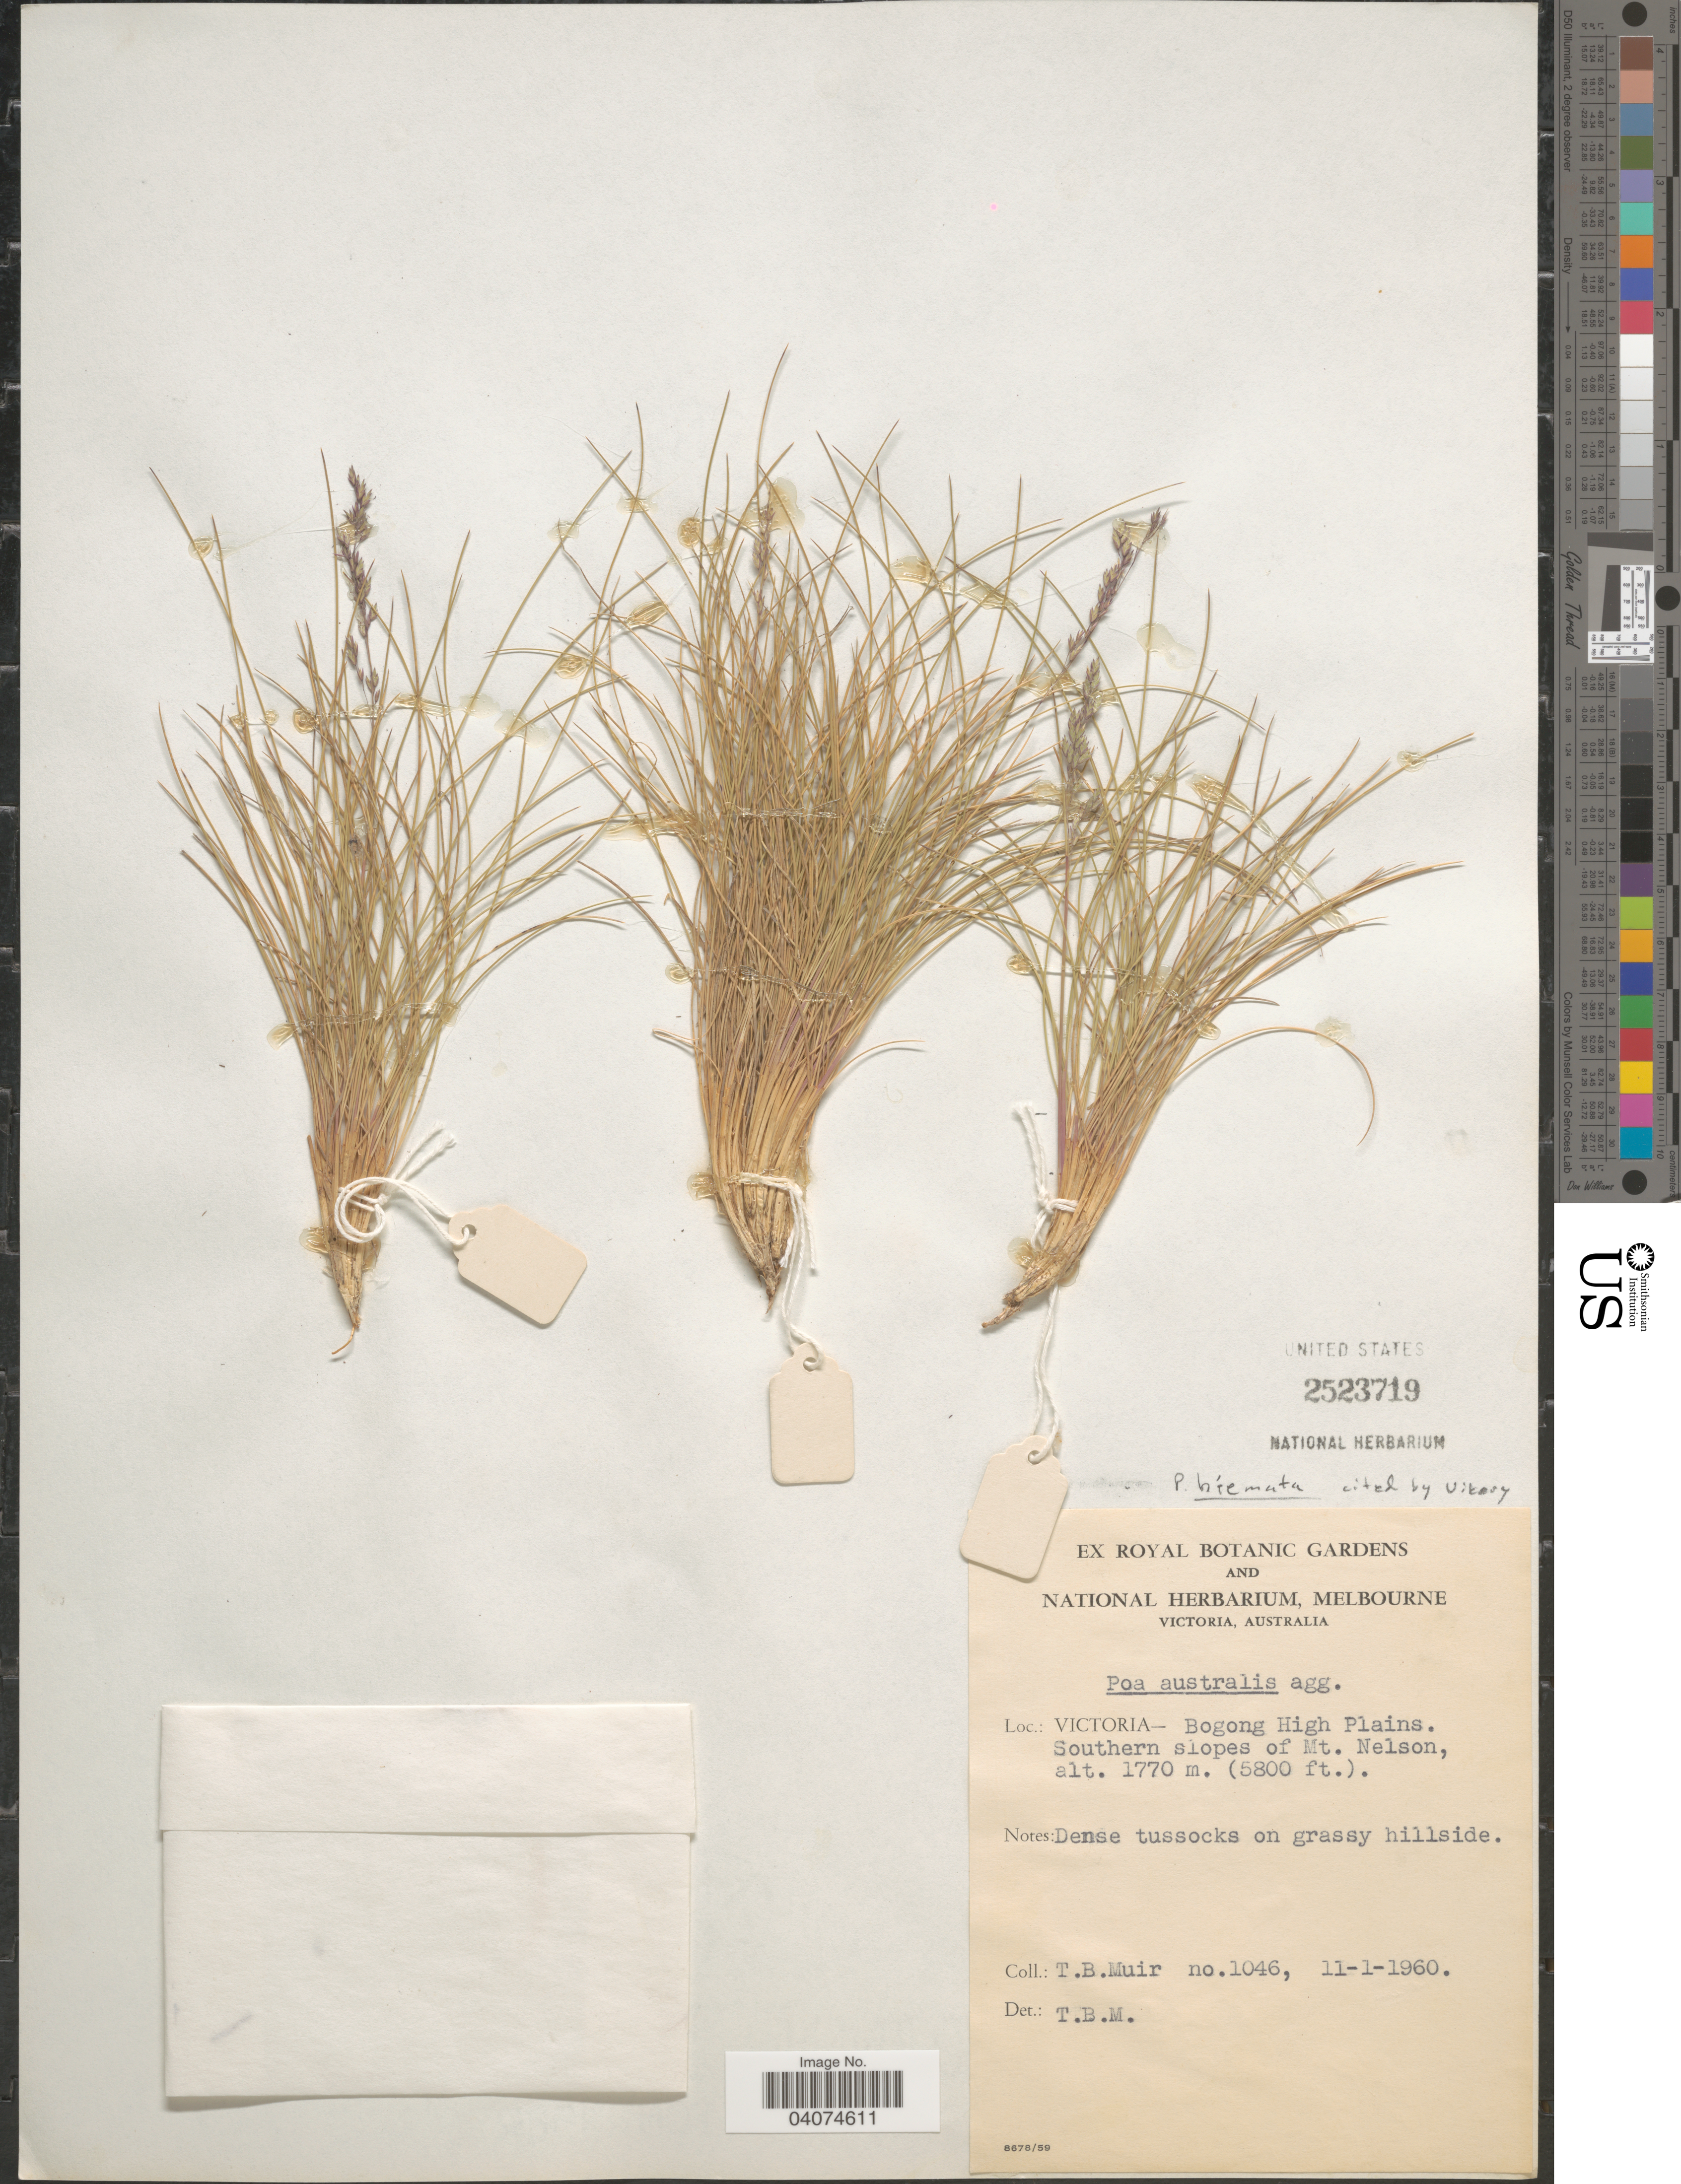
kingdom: Plantae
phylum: Tracheophyta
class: Liliopsida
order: Poales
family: Poaceae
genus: Poa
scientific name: Poa hiemata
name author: Vickery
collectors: T. Muir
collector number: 1046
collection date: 1960-01-11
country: Australia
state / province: Victoria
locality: Victoria - Bogong High Plains. Southern slopes of Mt. Nelson.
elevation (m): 1770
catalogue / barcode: US 2523719